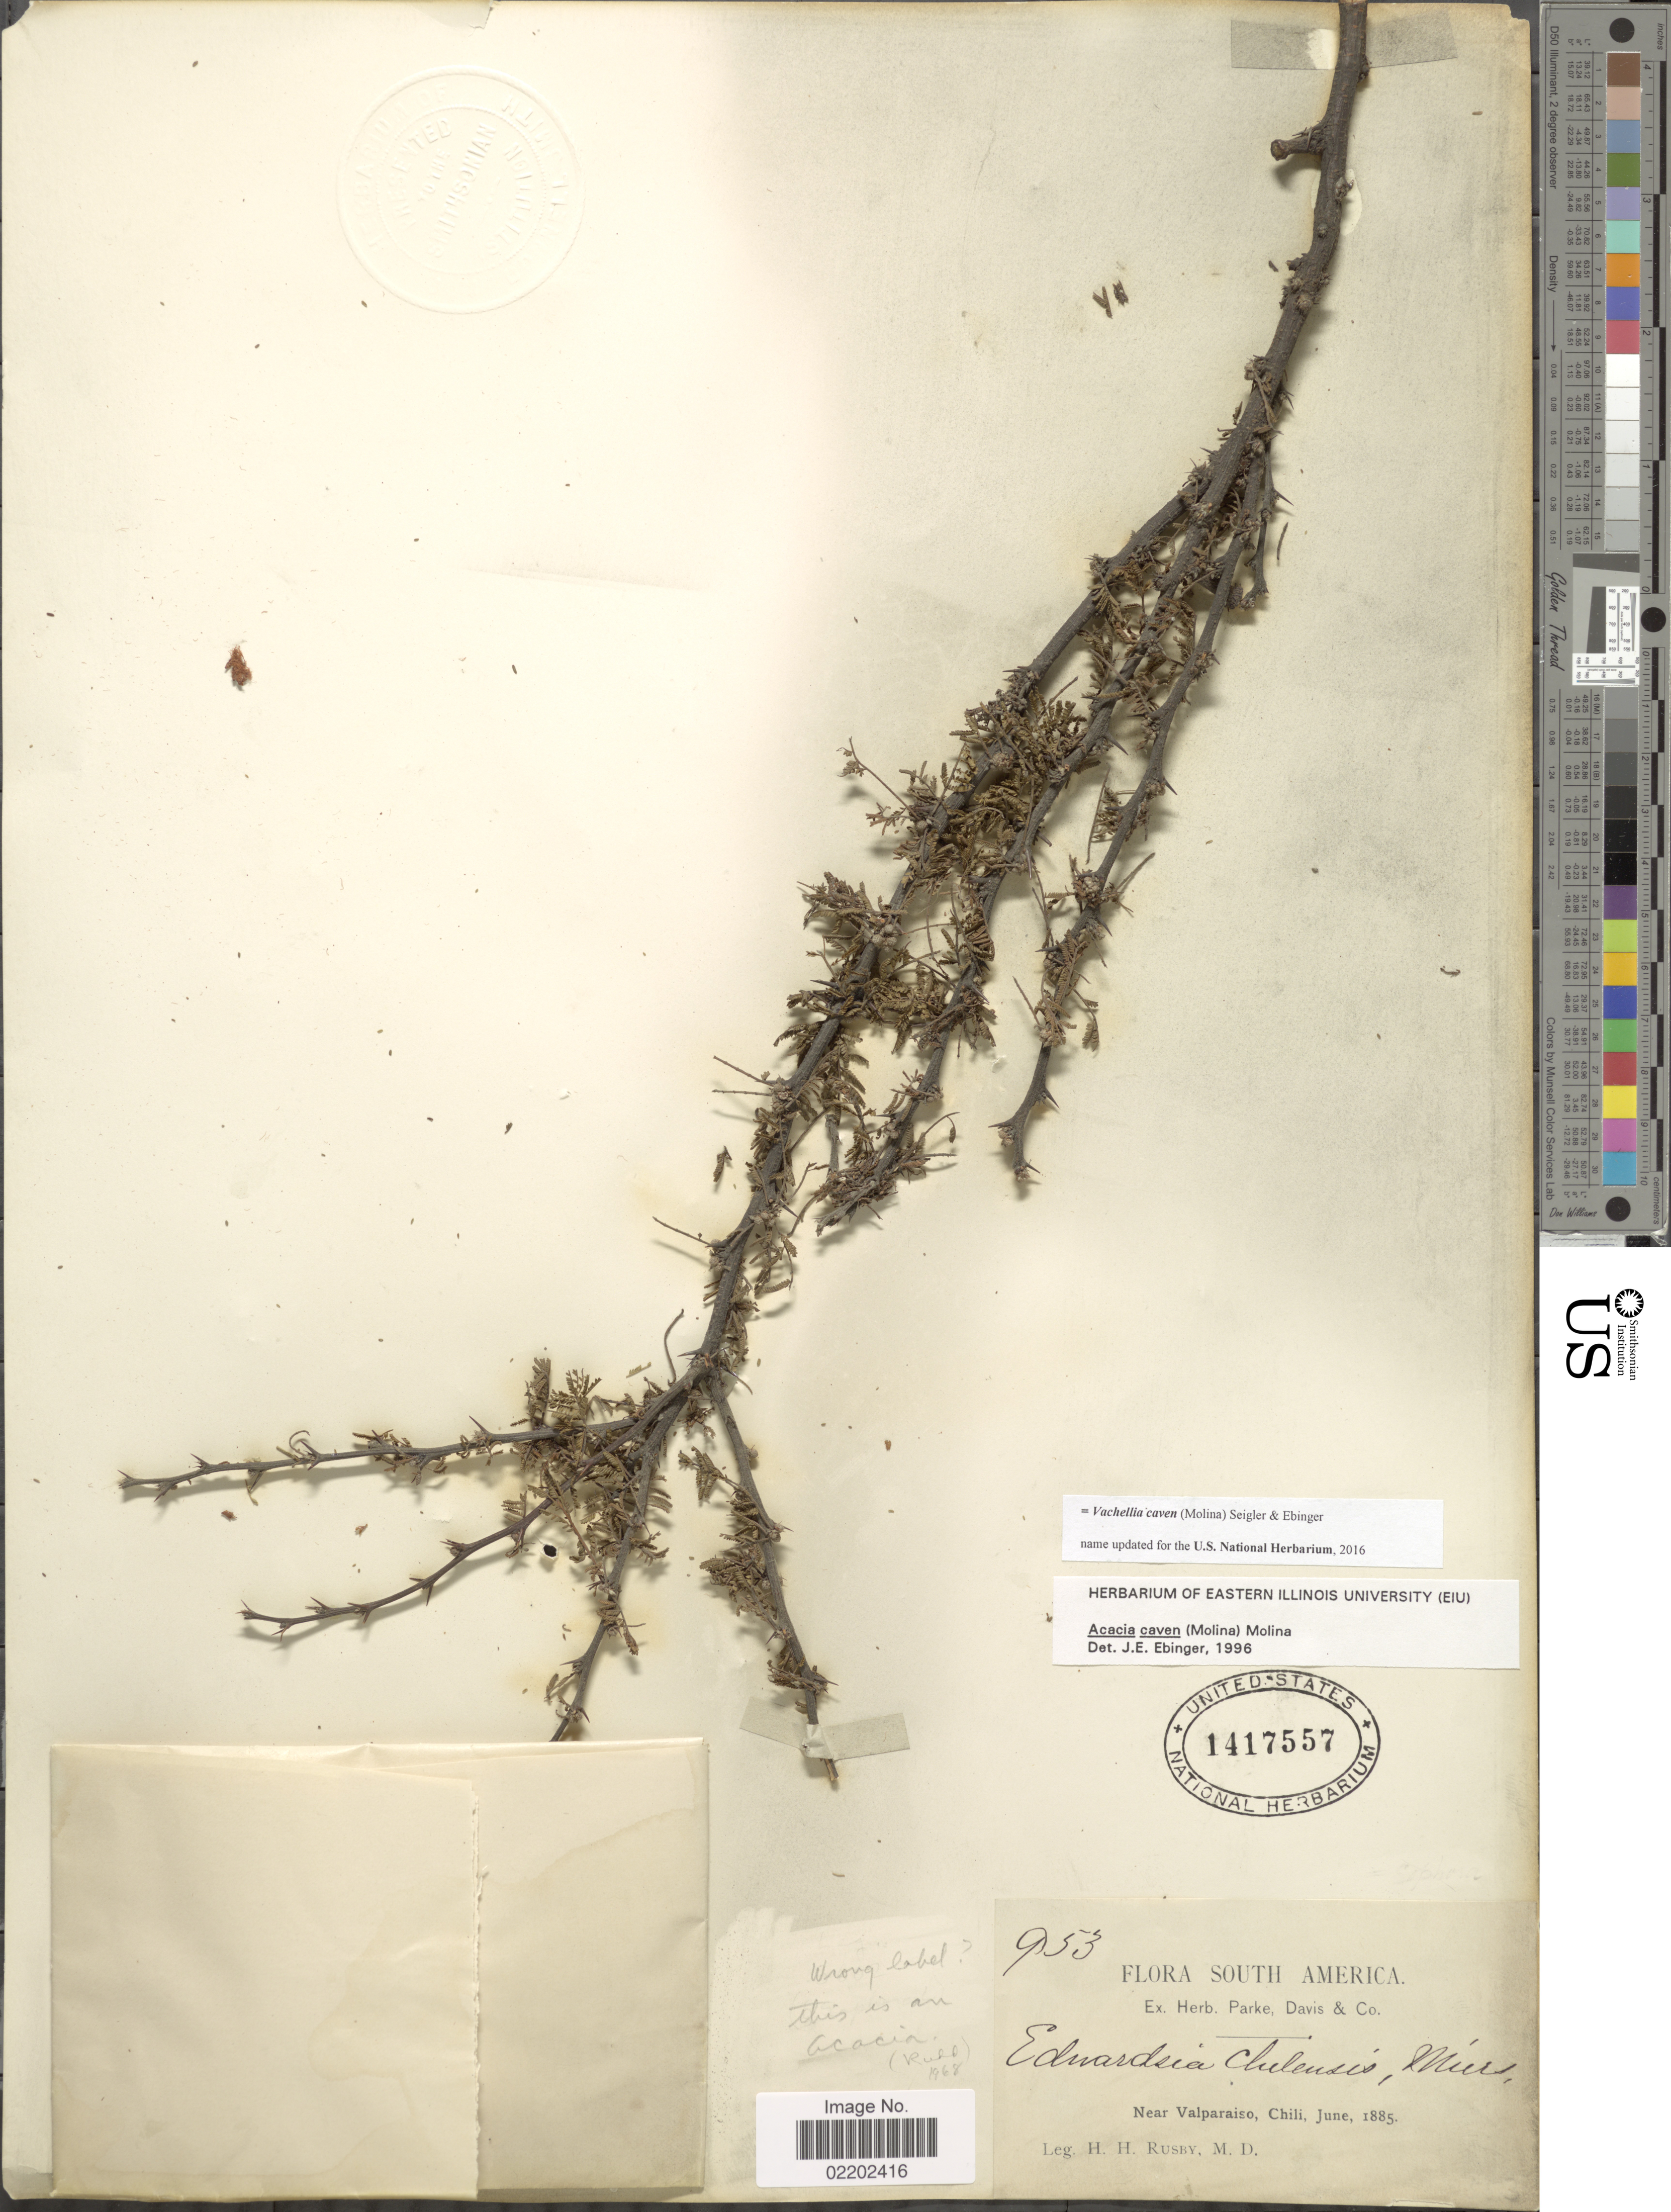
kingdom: Plantae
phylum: Tracheophyta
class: Magnoliopsida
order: Fabales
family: Fabaceae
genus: Vachellia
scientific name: Vachellia caven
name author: (Molina) Seigler & Ebinger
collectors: H. H. Rusby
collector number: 953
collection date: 1885-06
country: Chile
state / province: Valparaíso (V)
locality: Near Valparaiso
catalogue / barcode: US 1417557